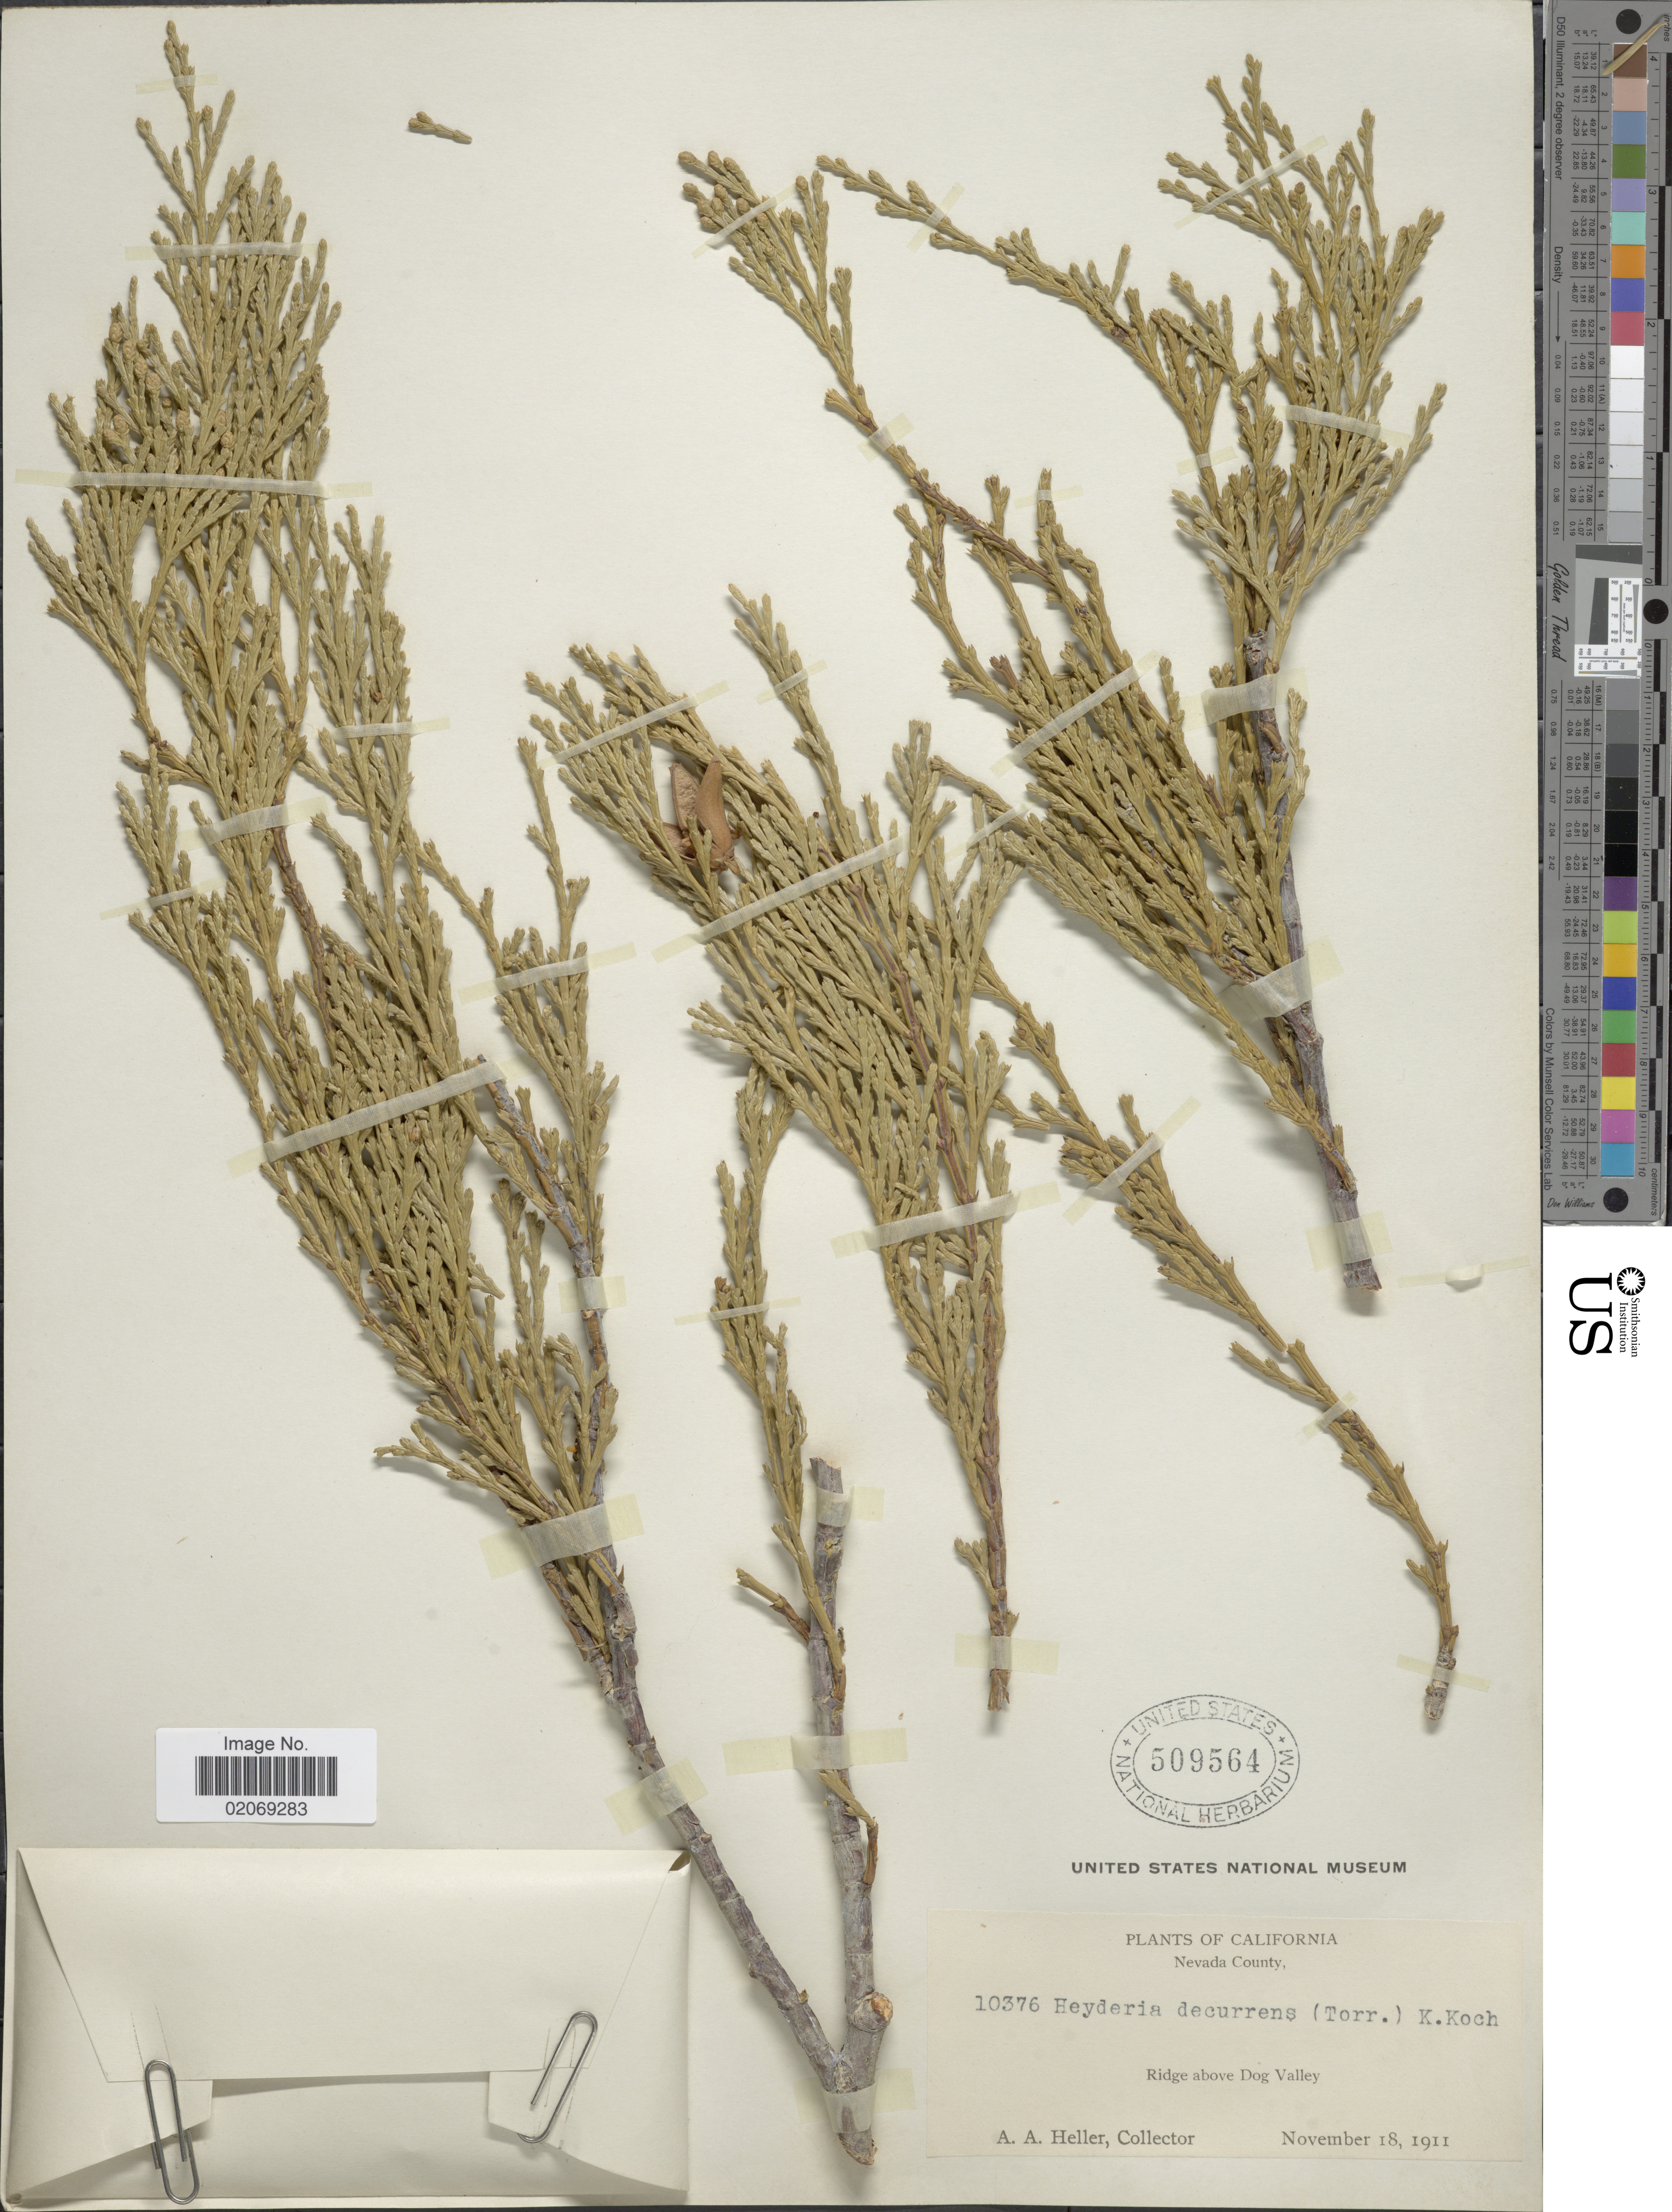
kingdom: Plantae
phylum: Tracheophyta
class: Pinopsida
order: Pinales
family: Cupressaceae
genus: Libocedrus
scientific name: Libocedrus decurrens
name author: Torr.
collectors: A. A. Heller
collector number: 10376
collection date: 1911-11-18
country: United States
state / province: California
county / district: Nevada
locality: Nevada County, Ridge above Dog Valley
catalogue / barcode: US 509564